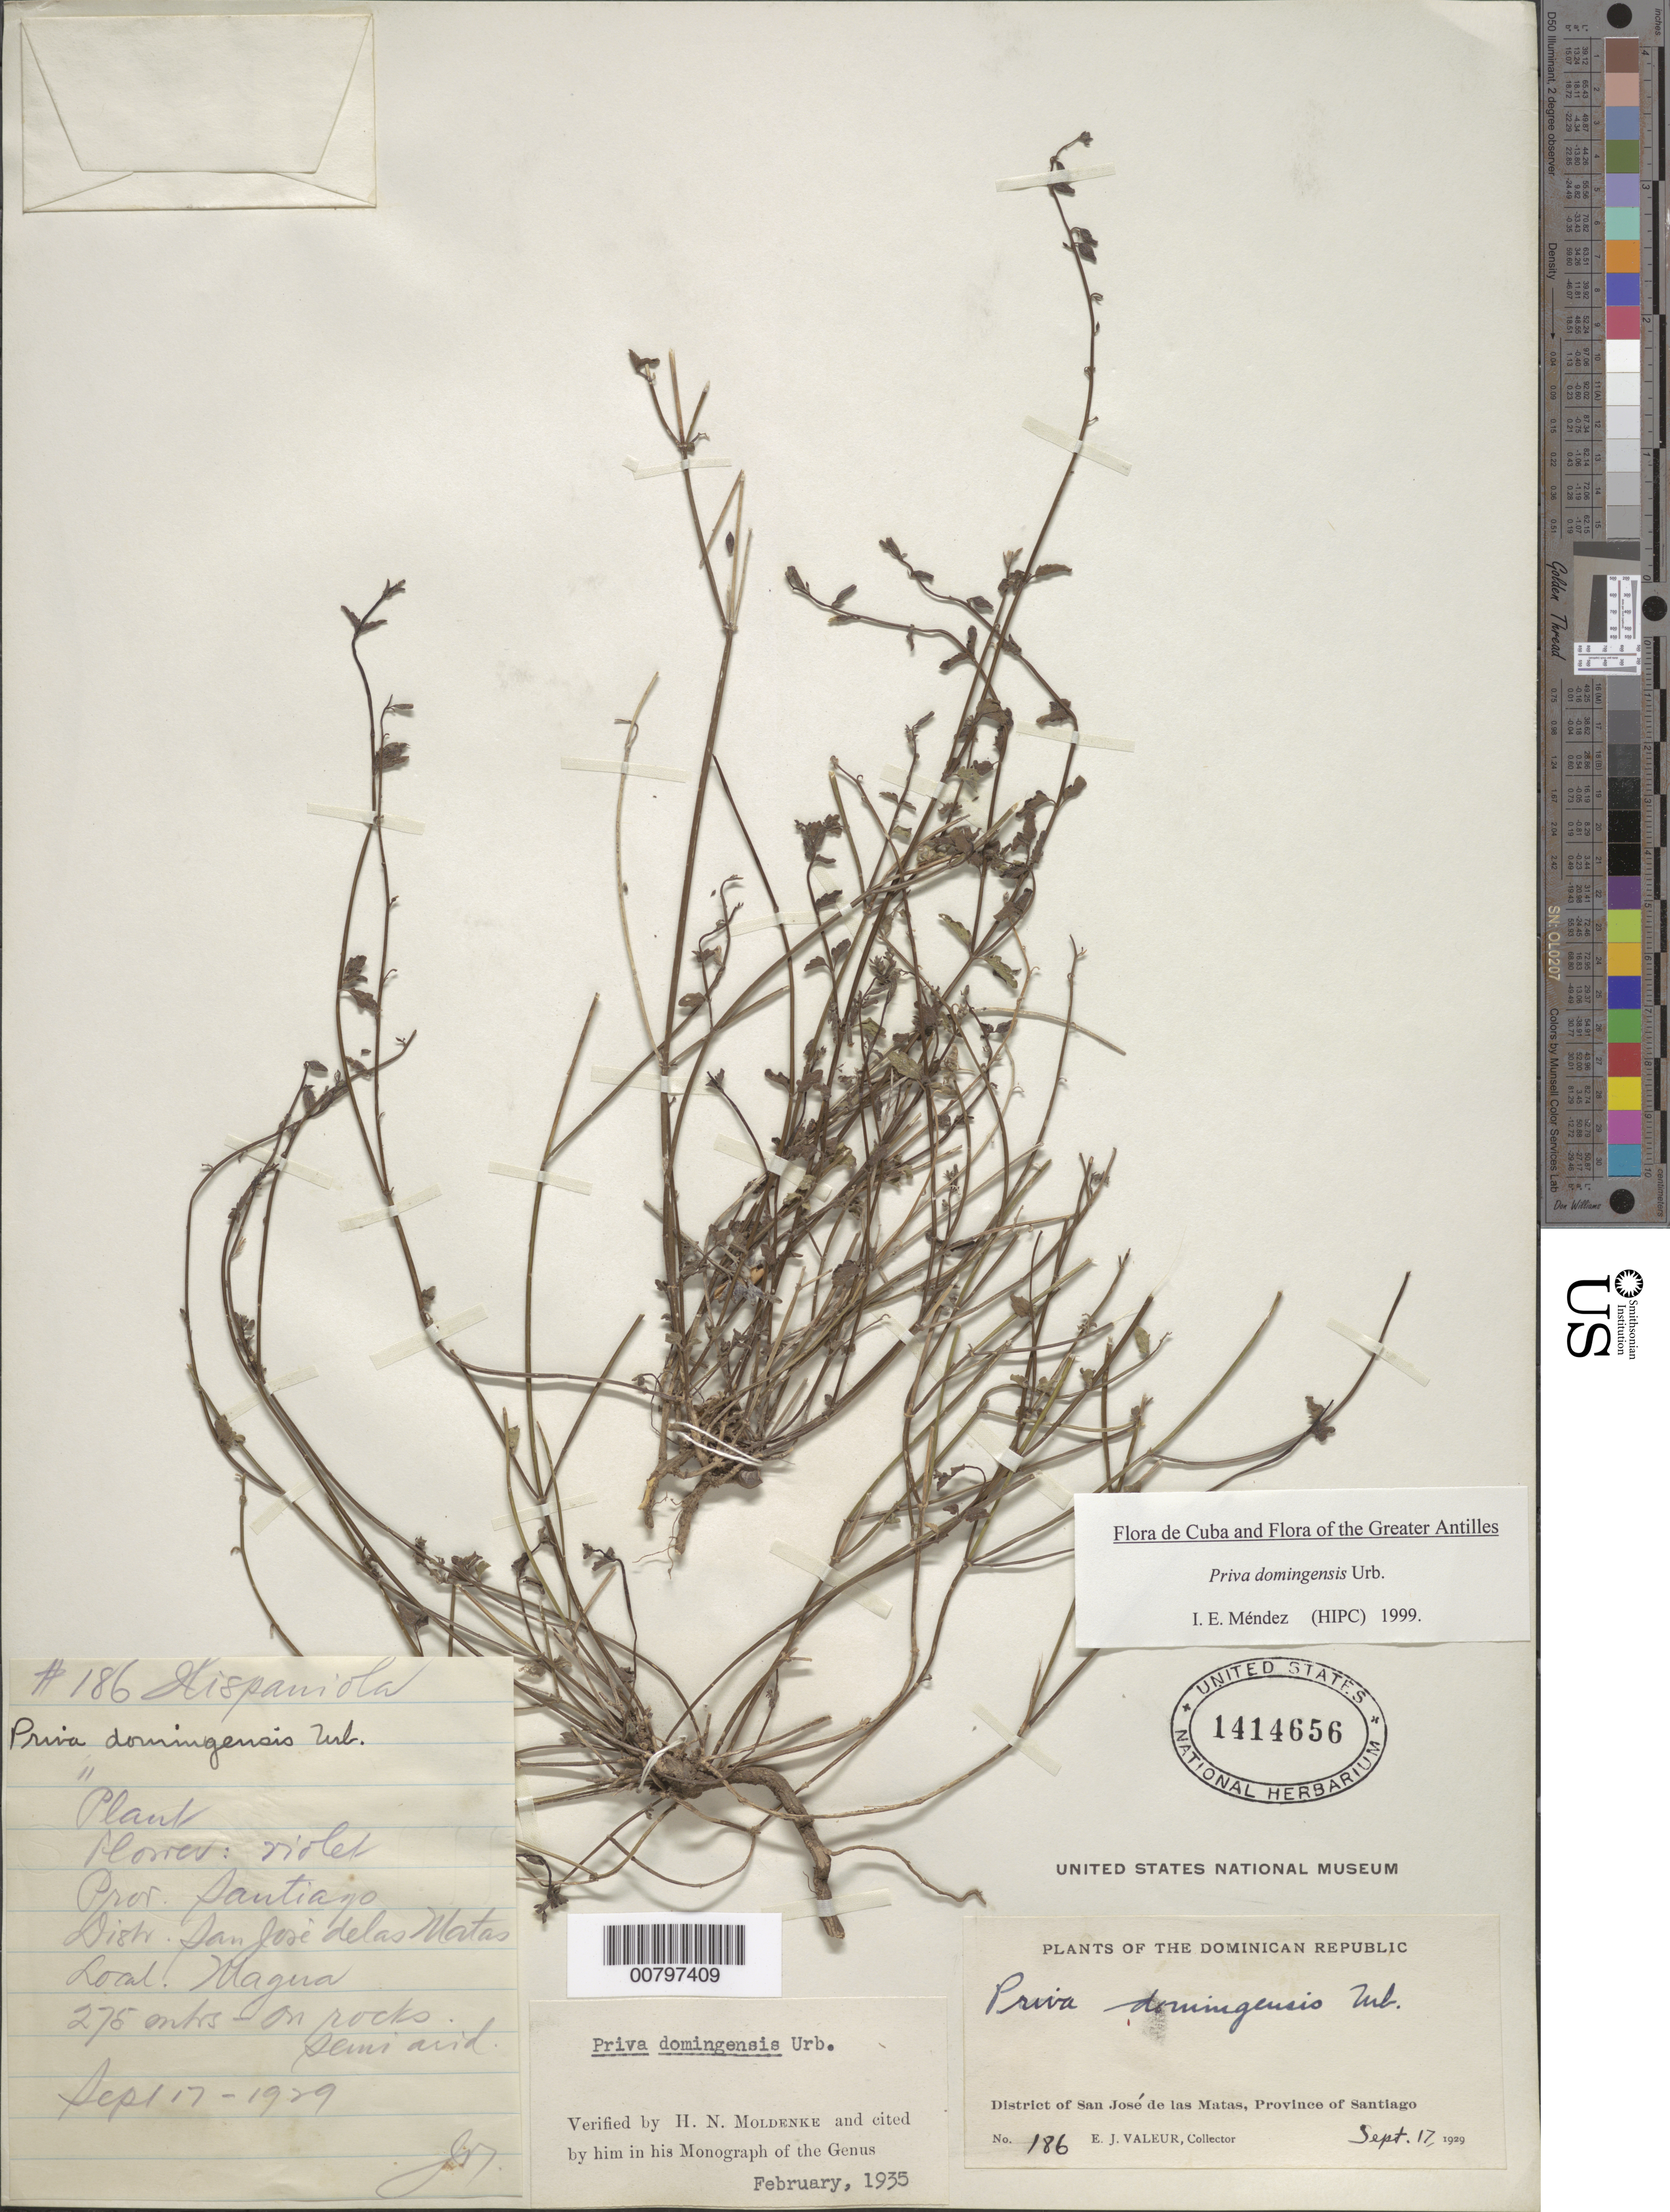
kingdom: Plantae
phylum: Tracheophyta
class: Magnoliopsida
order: Lamiales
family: Verbenaceae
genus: Priva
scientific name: Priva domingensis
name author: Urb.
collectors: E. Valeur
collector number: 186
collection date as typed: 17 Sep 1929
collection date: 1929-09-17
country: Dominican Republic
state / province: Santiago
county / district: San José de las Matas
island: Hispaniola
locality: Magera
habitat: On rocks, semi arid region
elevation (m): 275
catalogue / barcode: US 1414656